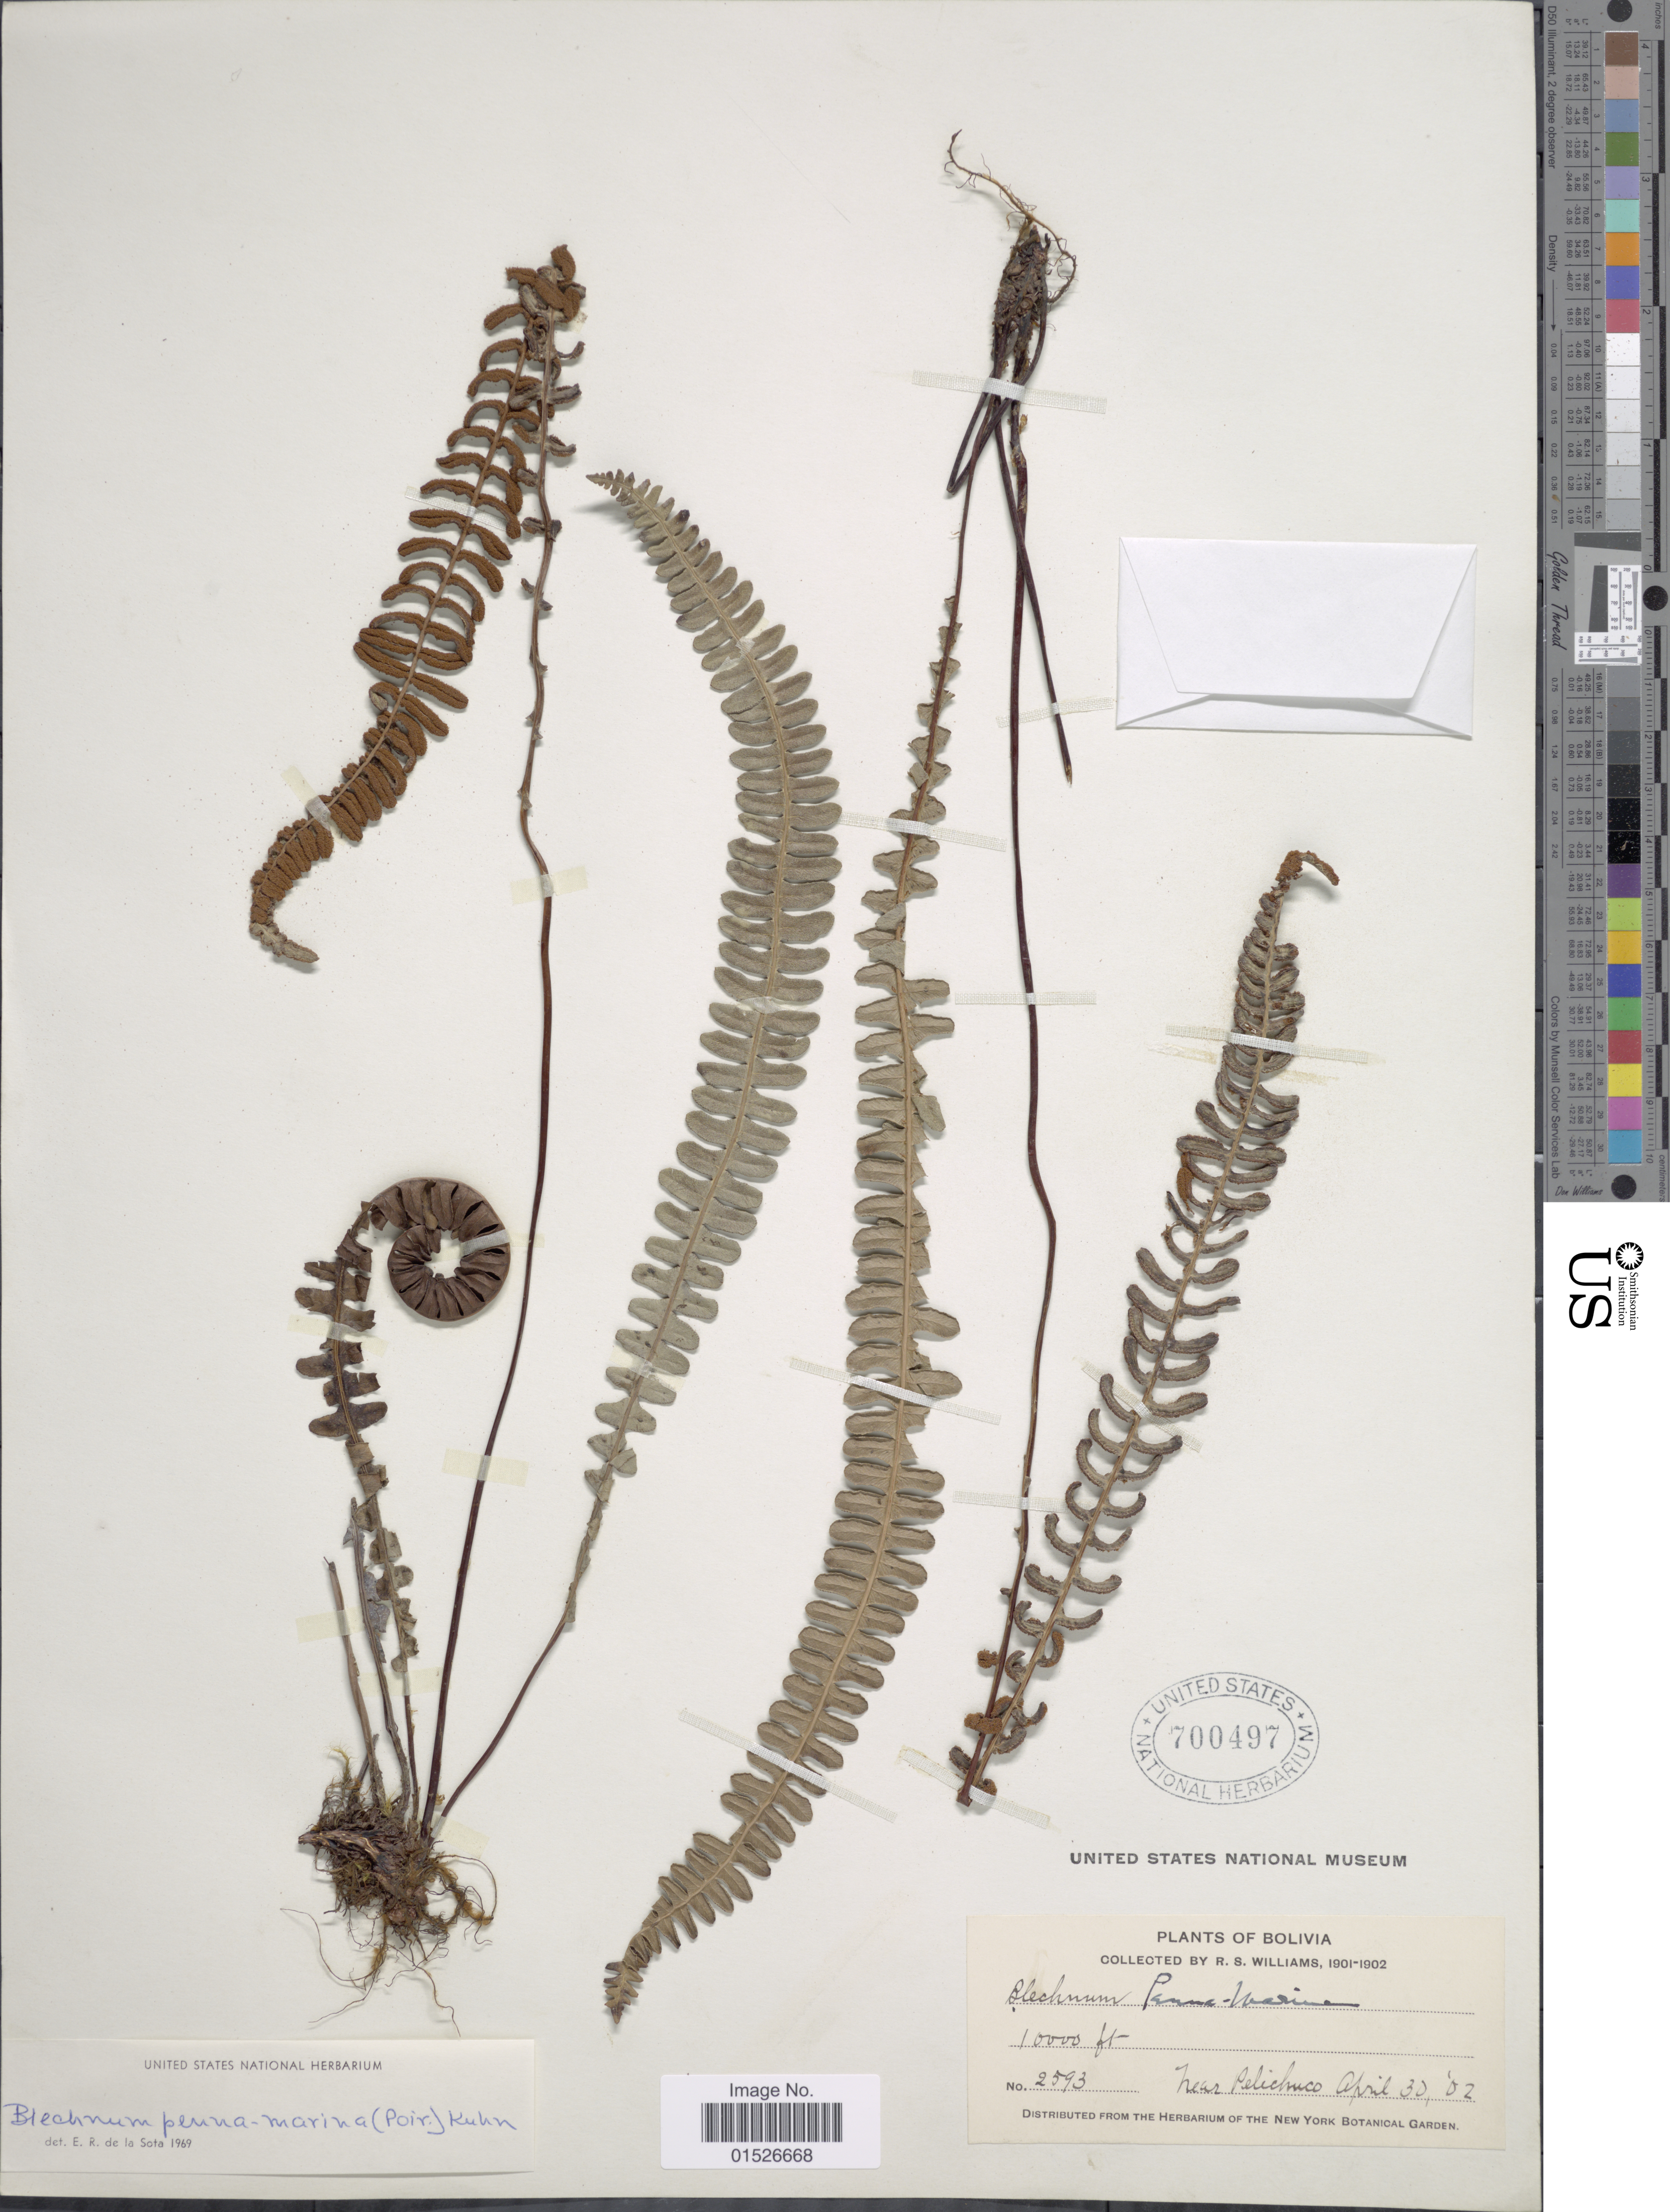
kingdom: Plantae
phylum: Tracheophyta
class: Polypodiopsida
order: Polypodiales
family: Blechnaceae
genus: Blechnum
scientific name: Blechnum penna-marina subsp. bolivianum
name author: Rosenst. ex Looser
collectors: R. S. Williams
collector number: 2593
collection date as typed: April 30, '02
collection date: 1902-04-30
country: Bolivia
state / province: La Paz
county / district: Franz Tamayo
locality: Near Pelechuco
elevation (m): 3048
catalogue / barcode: US 700497